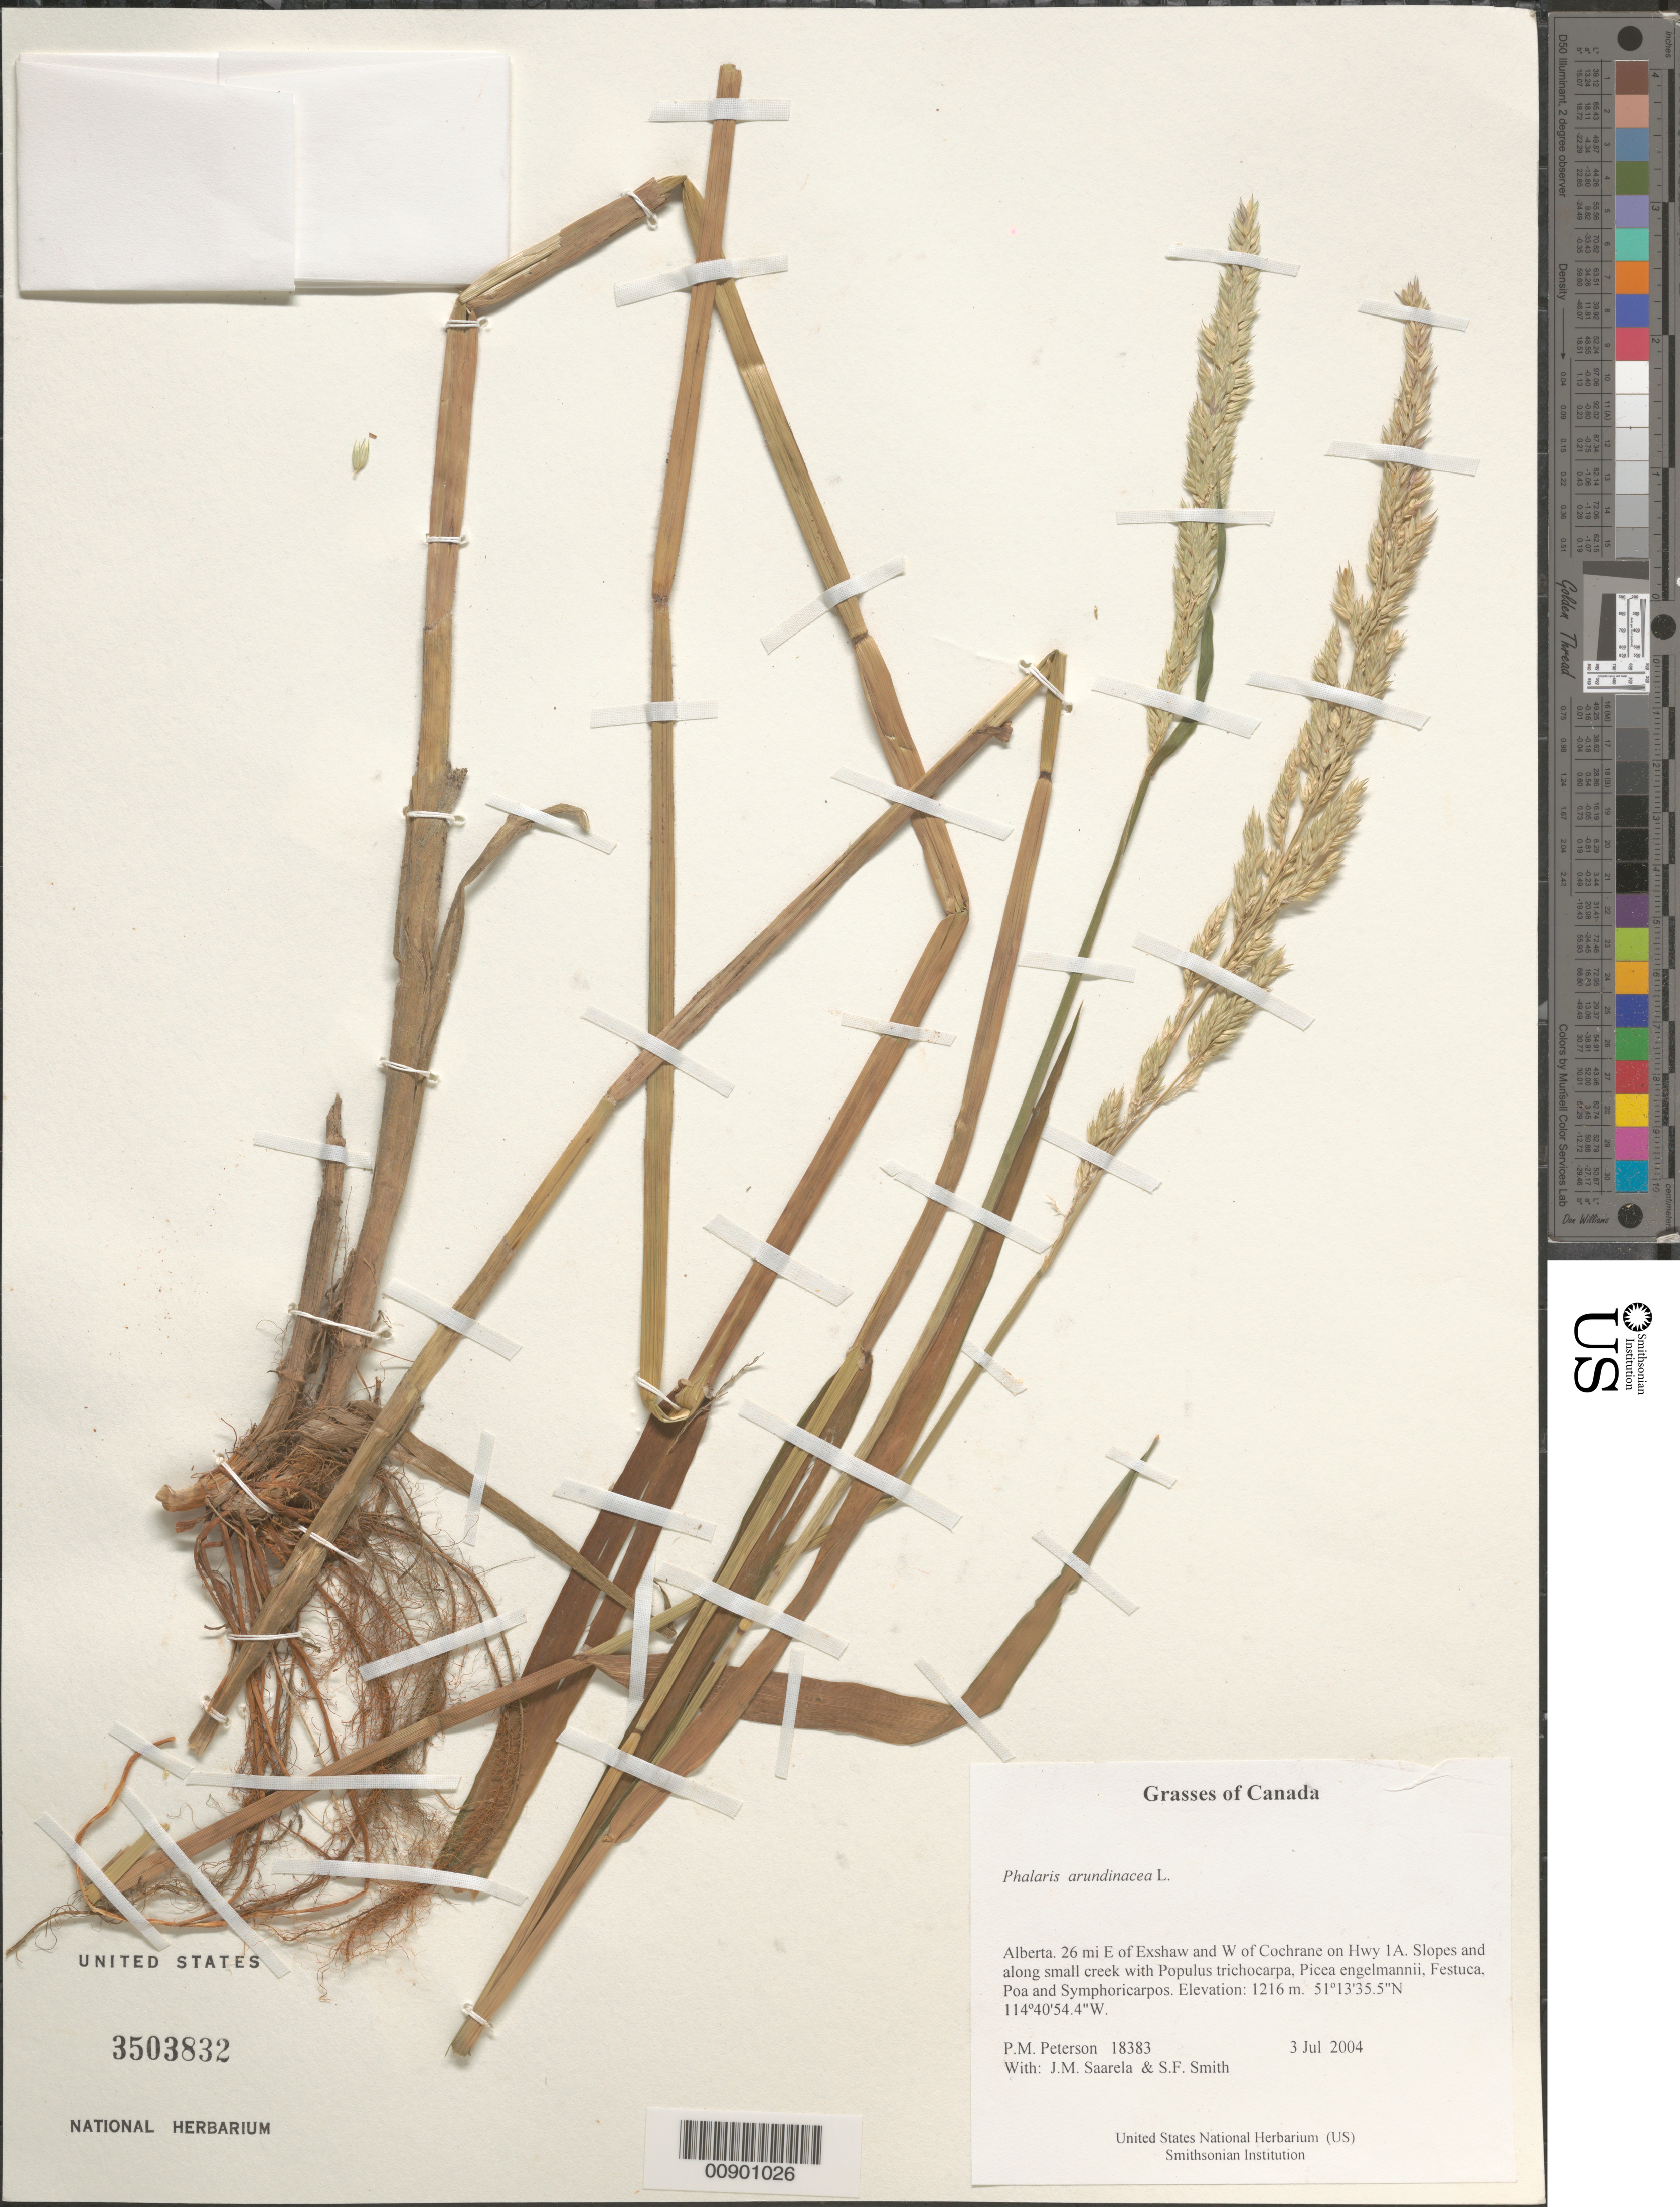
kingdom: Plantae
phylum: Tracheophyta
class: Liliopsida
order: Poales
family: Poaceae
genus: Phalaris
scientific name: Phalaris arundinacea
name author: L.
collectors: P. M. Peterson, J. Saarela & S.F. Smith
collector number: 18383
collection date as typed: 03 Jul 2004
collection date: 2004-07-03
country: Canada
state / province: Alberta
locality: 26 mi E of Exshaw and W of Cochrane on Hwy 1A. Slopes and along small creek with Populus trichocarpa, Picea engelmannii, Festuca, Poa and Symphoricarpos.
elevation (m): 1216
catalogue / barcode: US 3503832